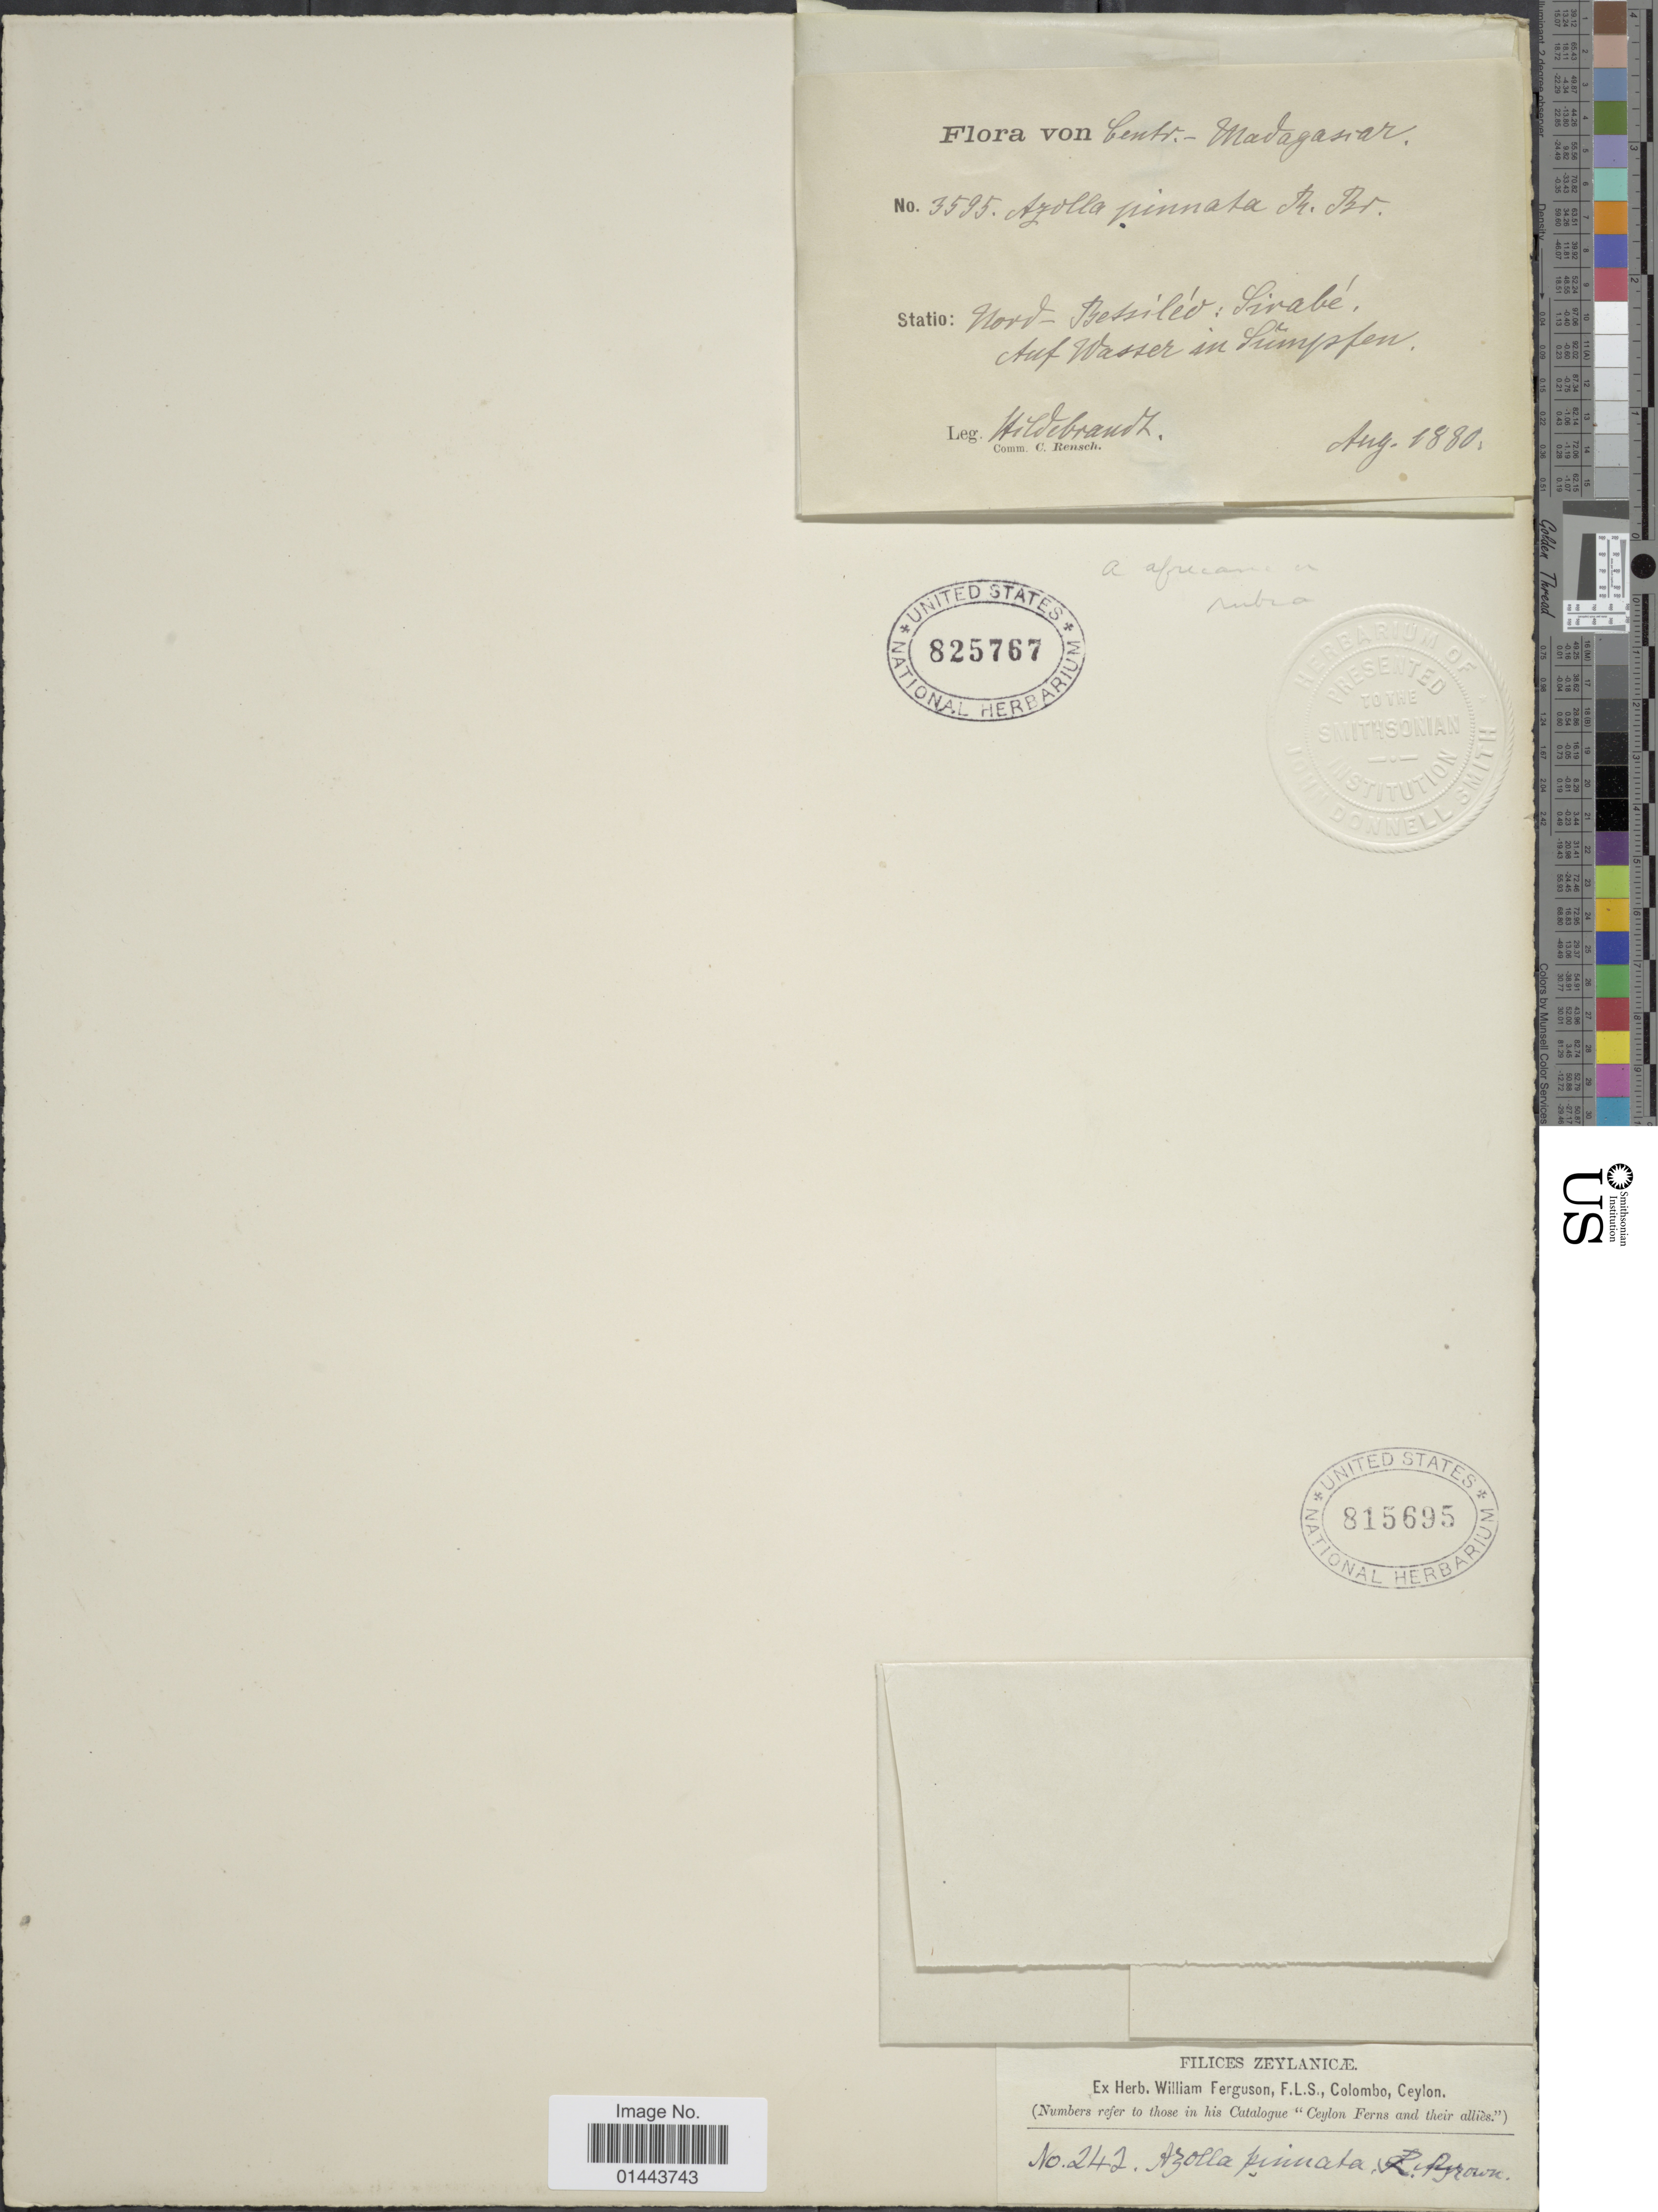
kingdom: Plantae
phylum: Tracheophyta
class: Polypodiopsida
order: Salviniales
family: Salviniaceae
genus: Azolla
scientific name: Azolla pinnata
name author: R. Br.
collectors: ex herb. William Ferguson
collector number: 242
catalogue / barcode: US 815695